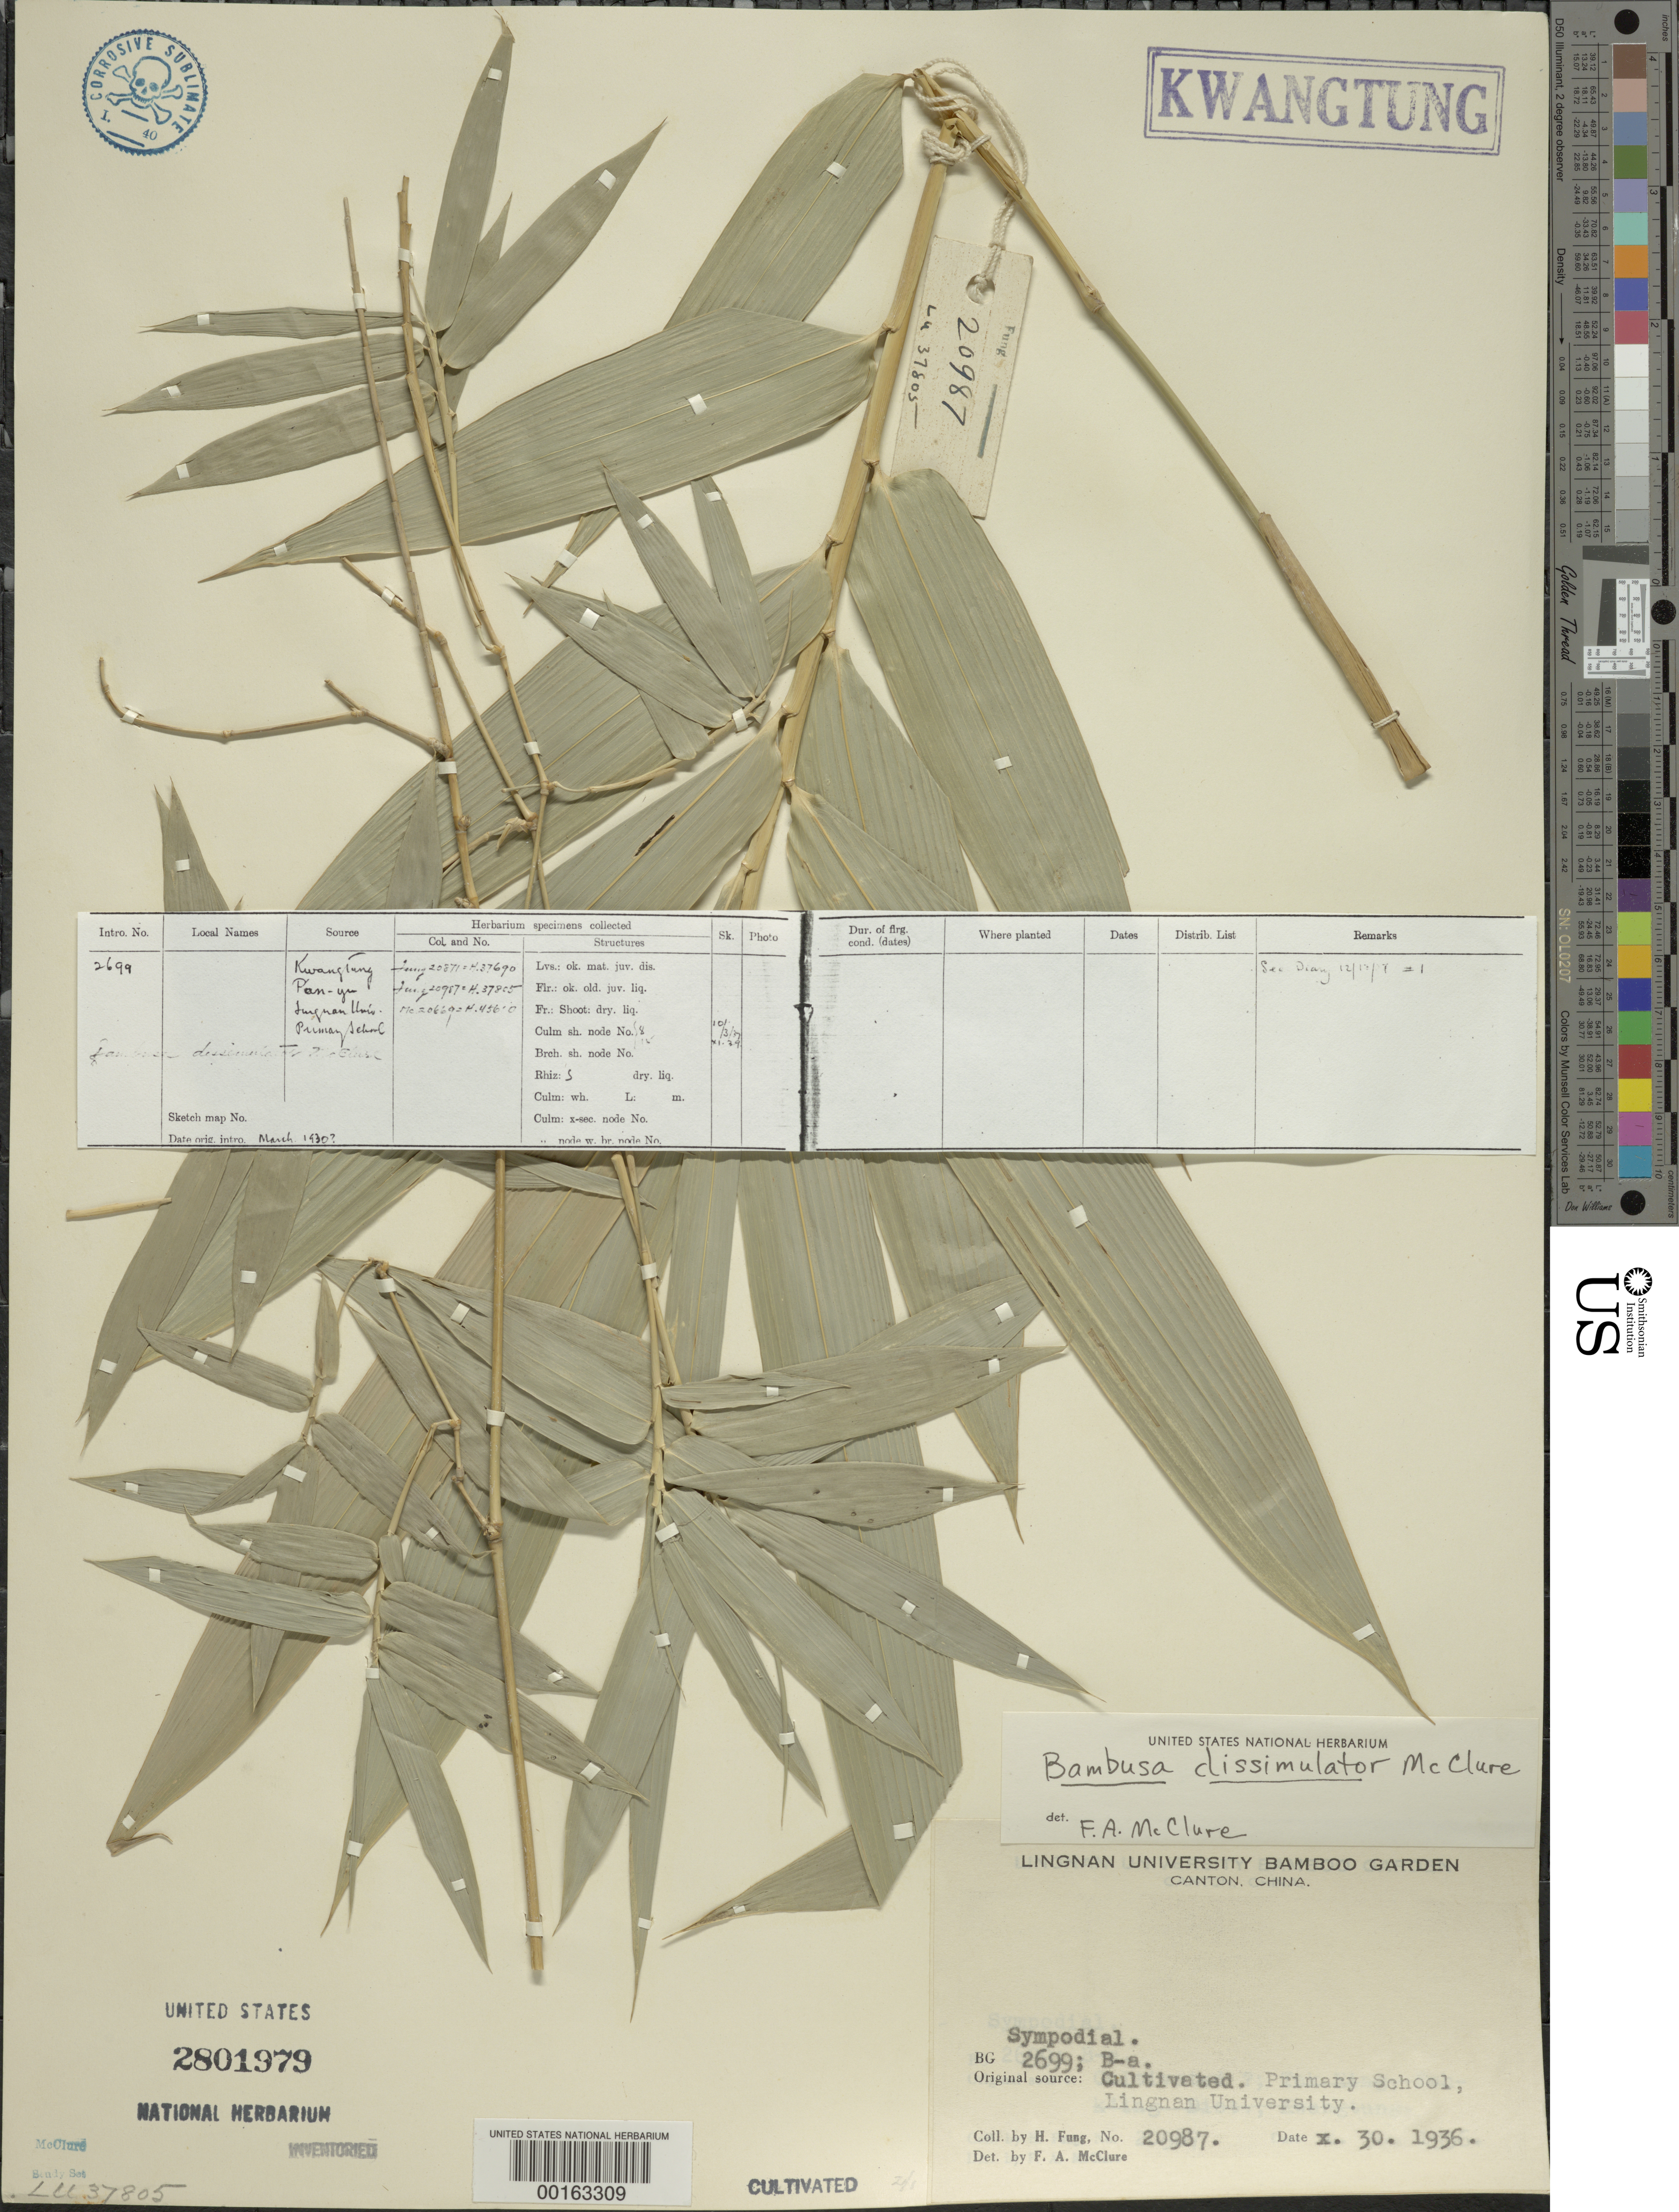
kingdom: Plantae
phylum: Tracheophyta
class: Liliopsida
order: Poales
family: Poaceae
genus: Bambusa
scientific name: Bambusa dissimulator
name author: McClure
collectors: H. L. Fung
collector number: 20987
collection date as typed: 30 Oct 1936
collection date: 1936-10-30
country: China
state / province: Guangdong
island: Honam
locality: Lingnan univ. bg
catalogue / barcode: US 2801979